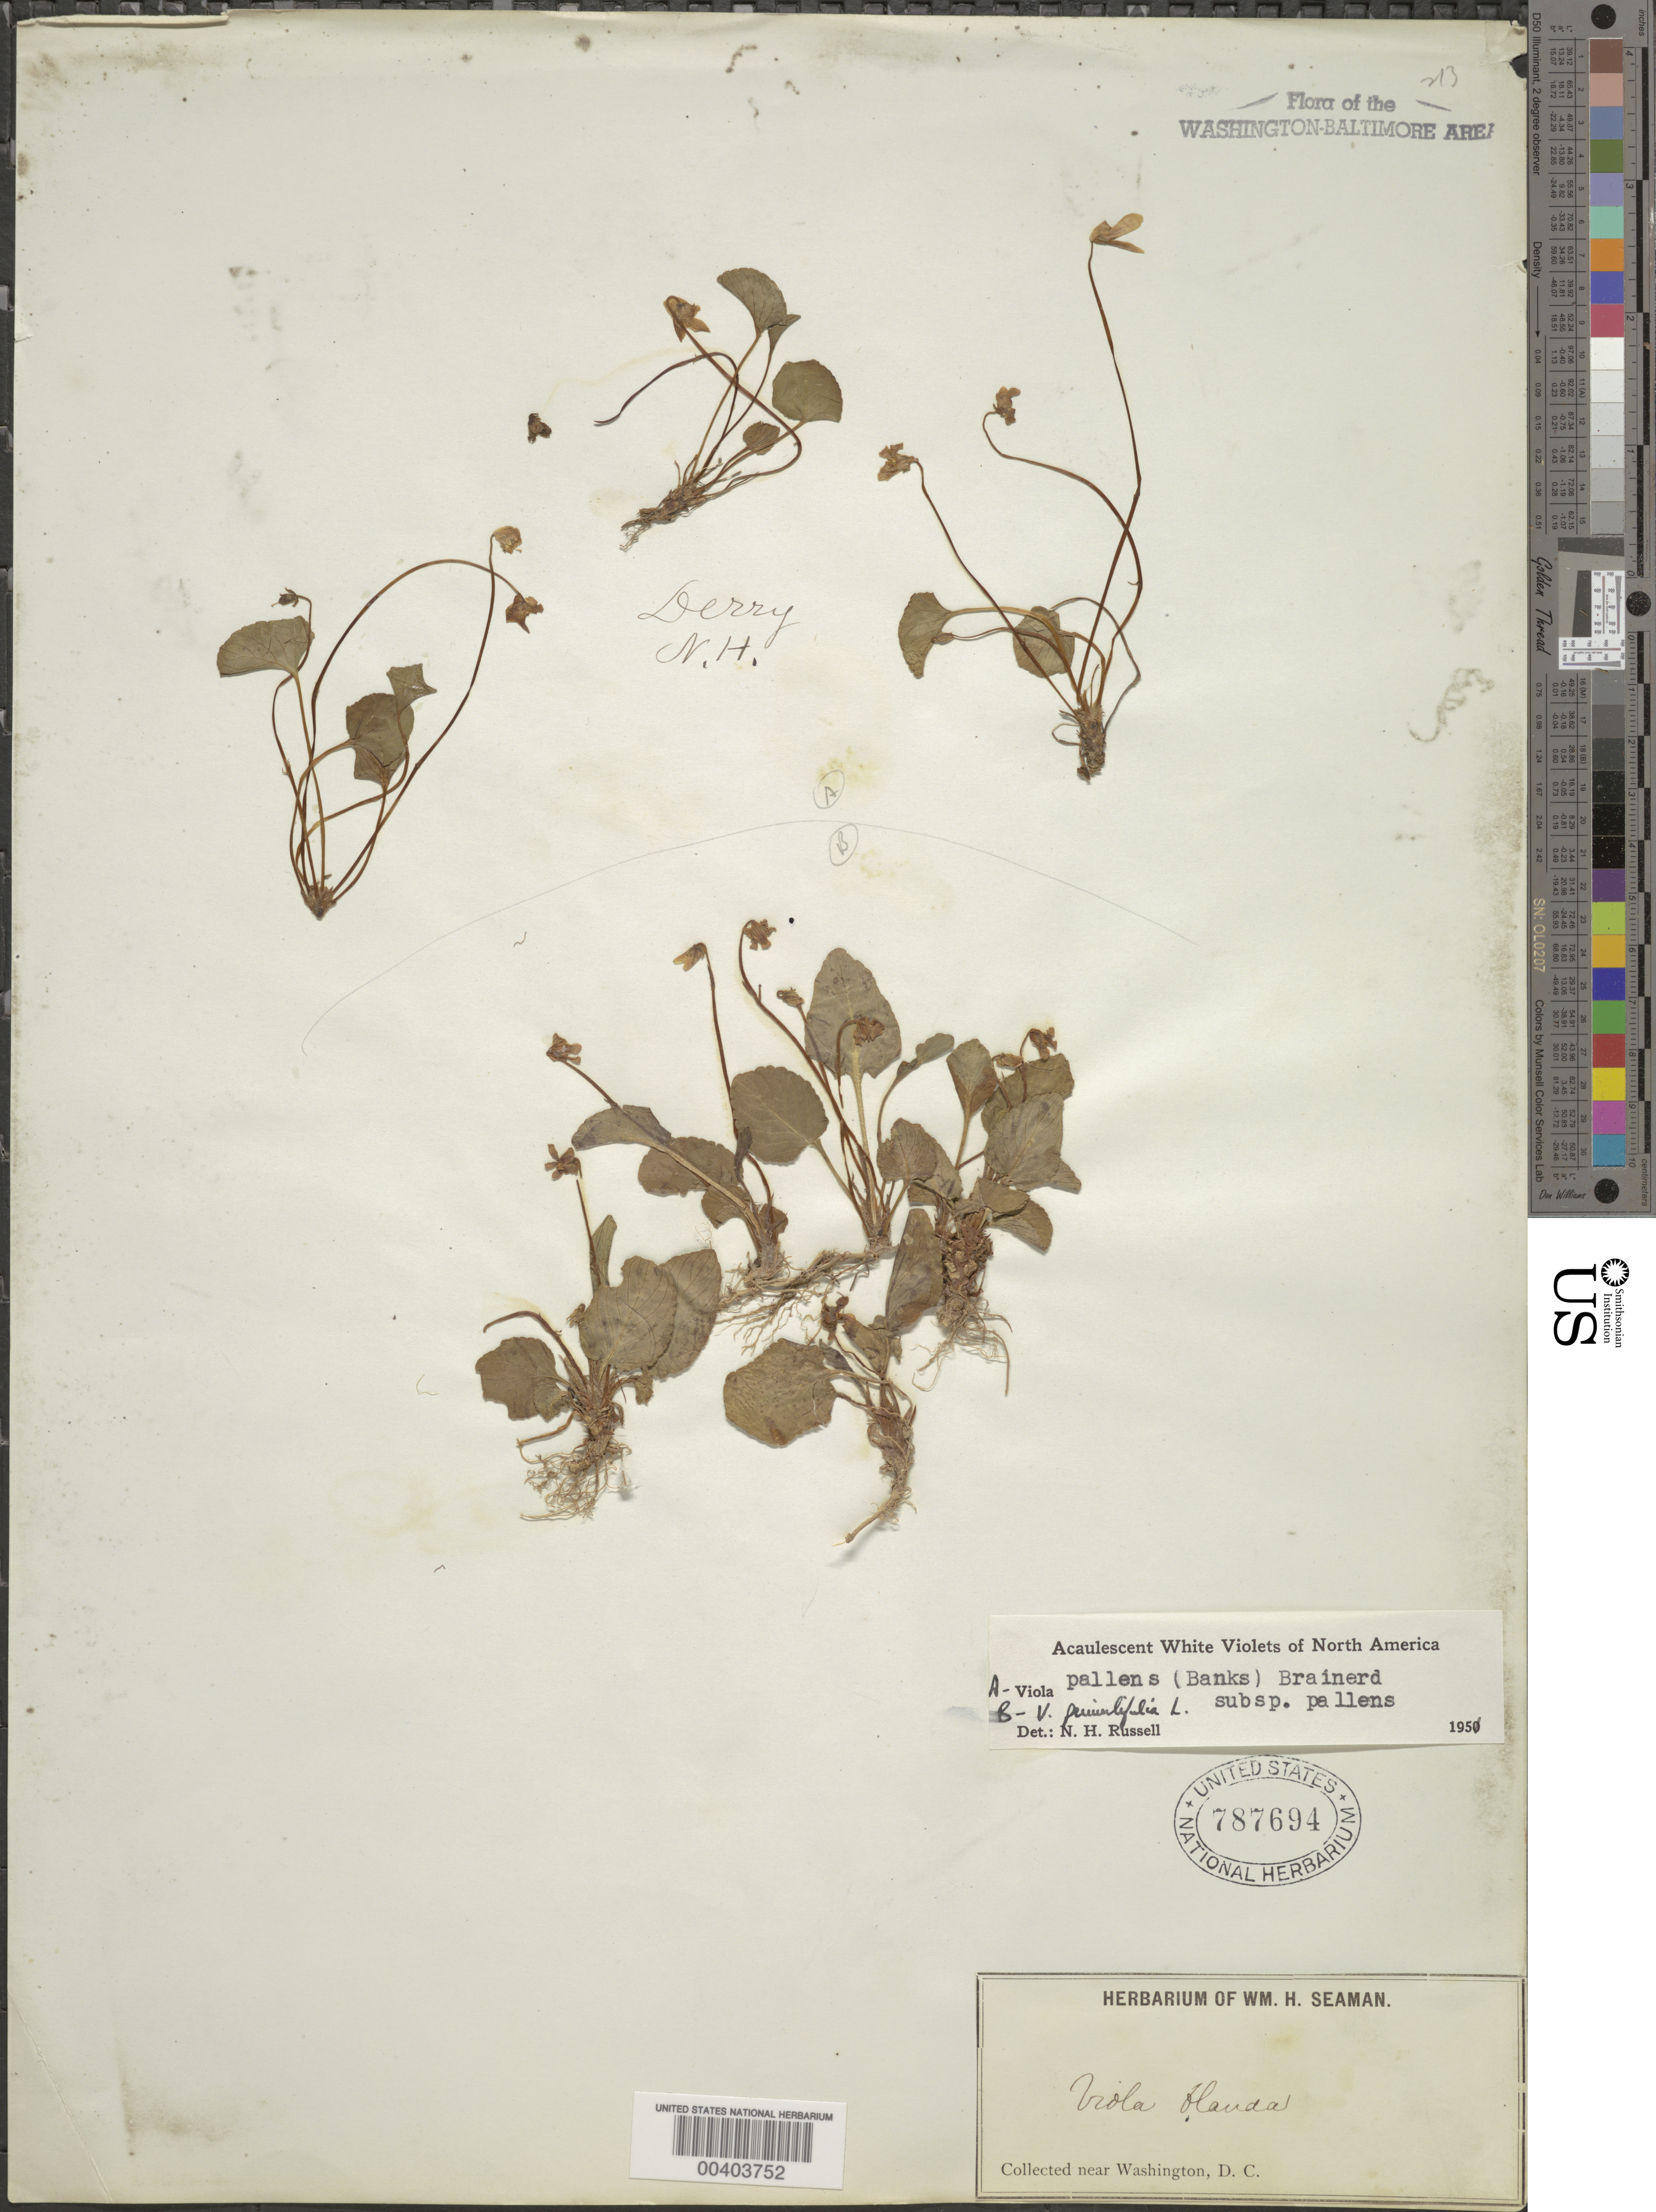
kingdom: Plantae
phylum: Tracheophyta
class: Magnoliopsida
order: Malpighiales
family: Violaceae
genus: Viola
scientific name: Viola macloskeyi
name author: Lloyd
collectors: W. Seaman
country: United States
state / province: District of Columbia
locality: DC vicinity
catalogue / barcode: US 787694